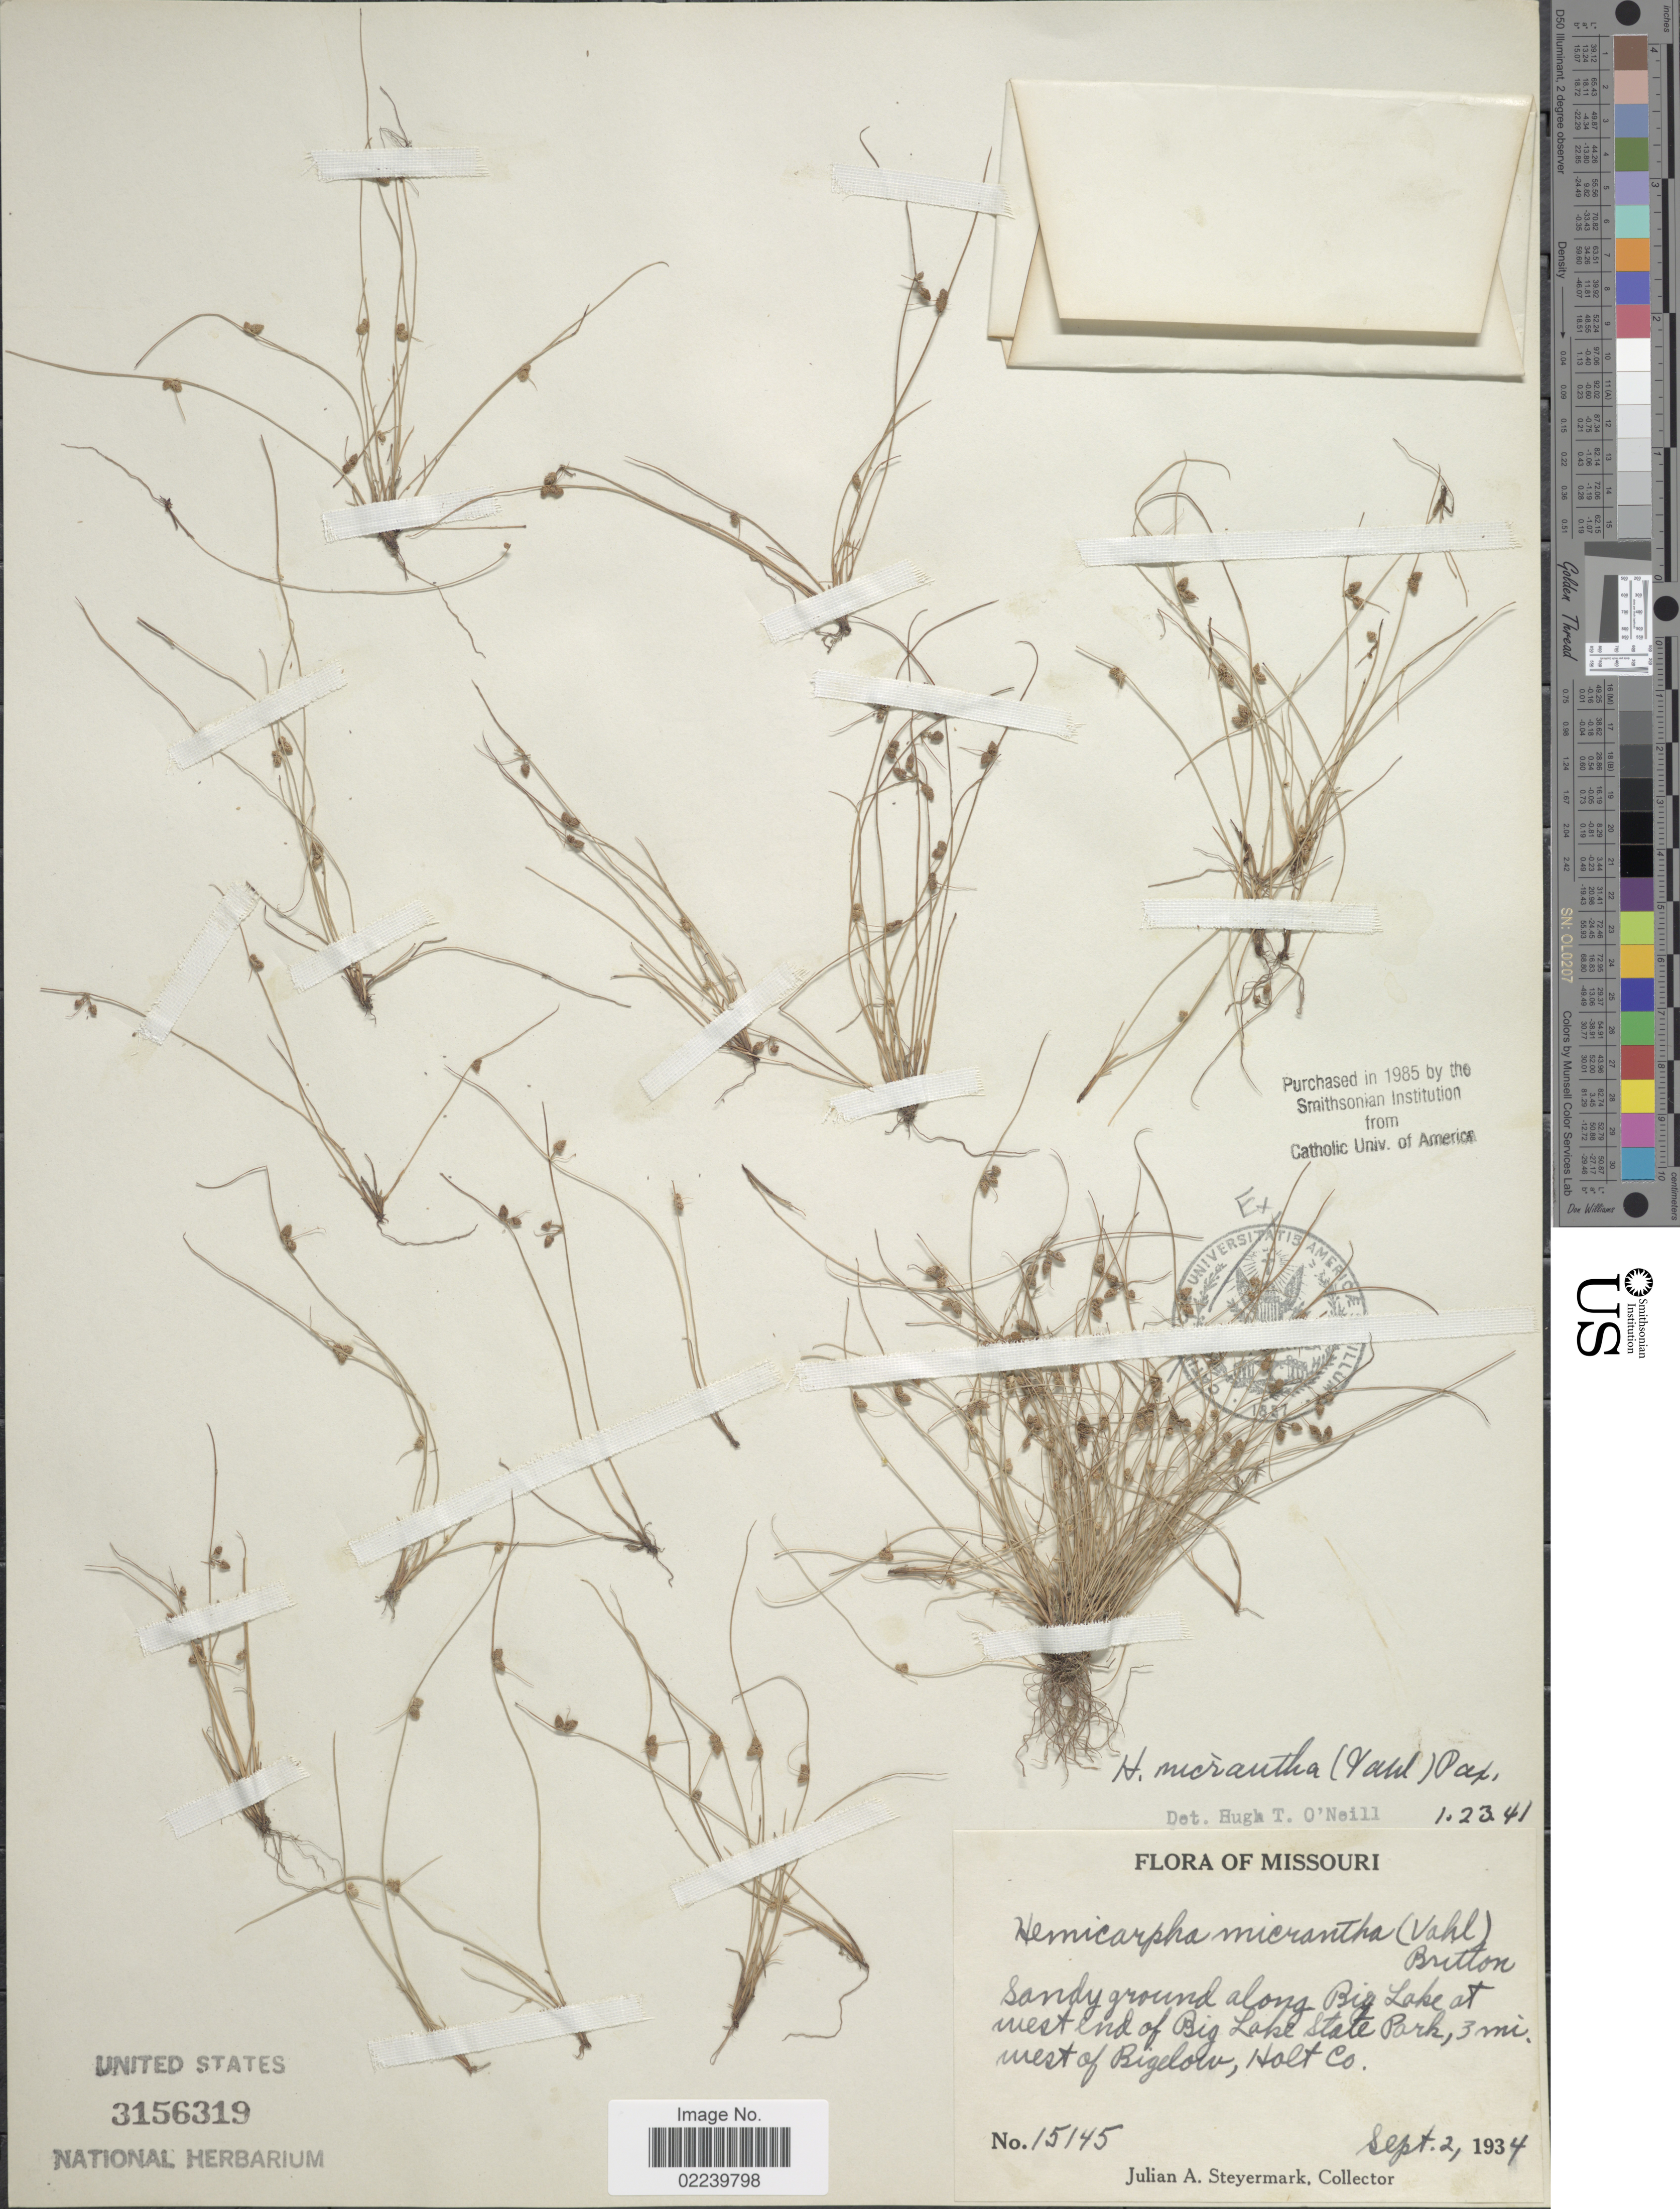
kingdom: Plantae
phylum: Tracheophyta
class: Liliopsida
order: Poales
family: Cyperaceae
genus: Cyperus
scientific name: Cyperus subsquarrosus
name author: (Muhl.) Bauters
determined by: Strong, M. T., (US), Smithsonian Institution - National Museum of Natural History (UNITED STATES)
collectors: J. Steyermark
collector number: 15145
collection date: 1934-09-02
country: United States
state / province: Missouri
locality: Along Big Lake at west end of Big Lake State Park, 3 mi. west of Bigelow, Holt Co.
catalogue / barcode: US 3156319